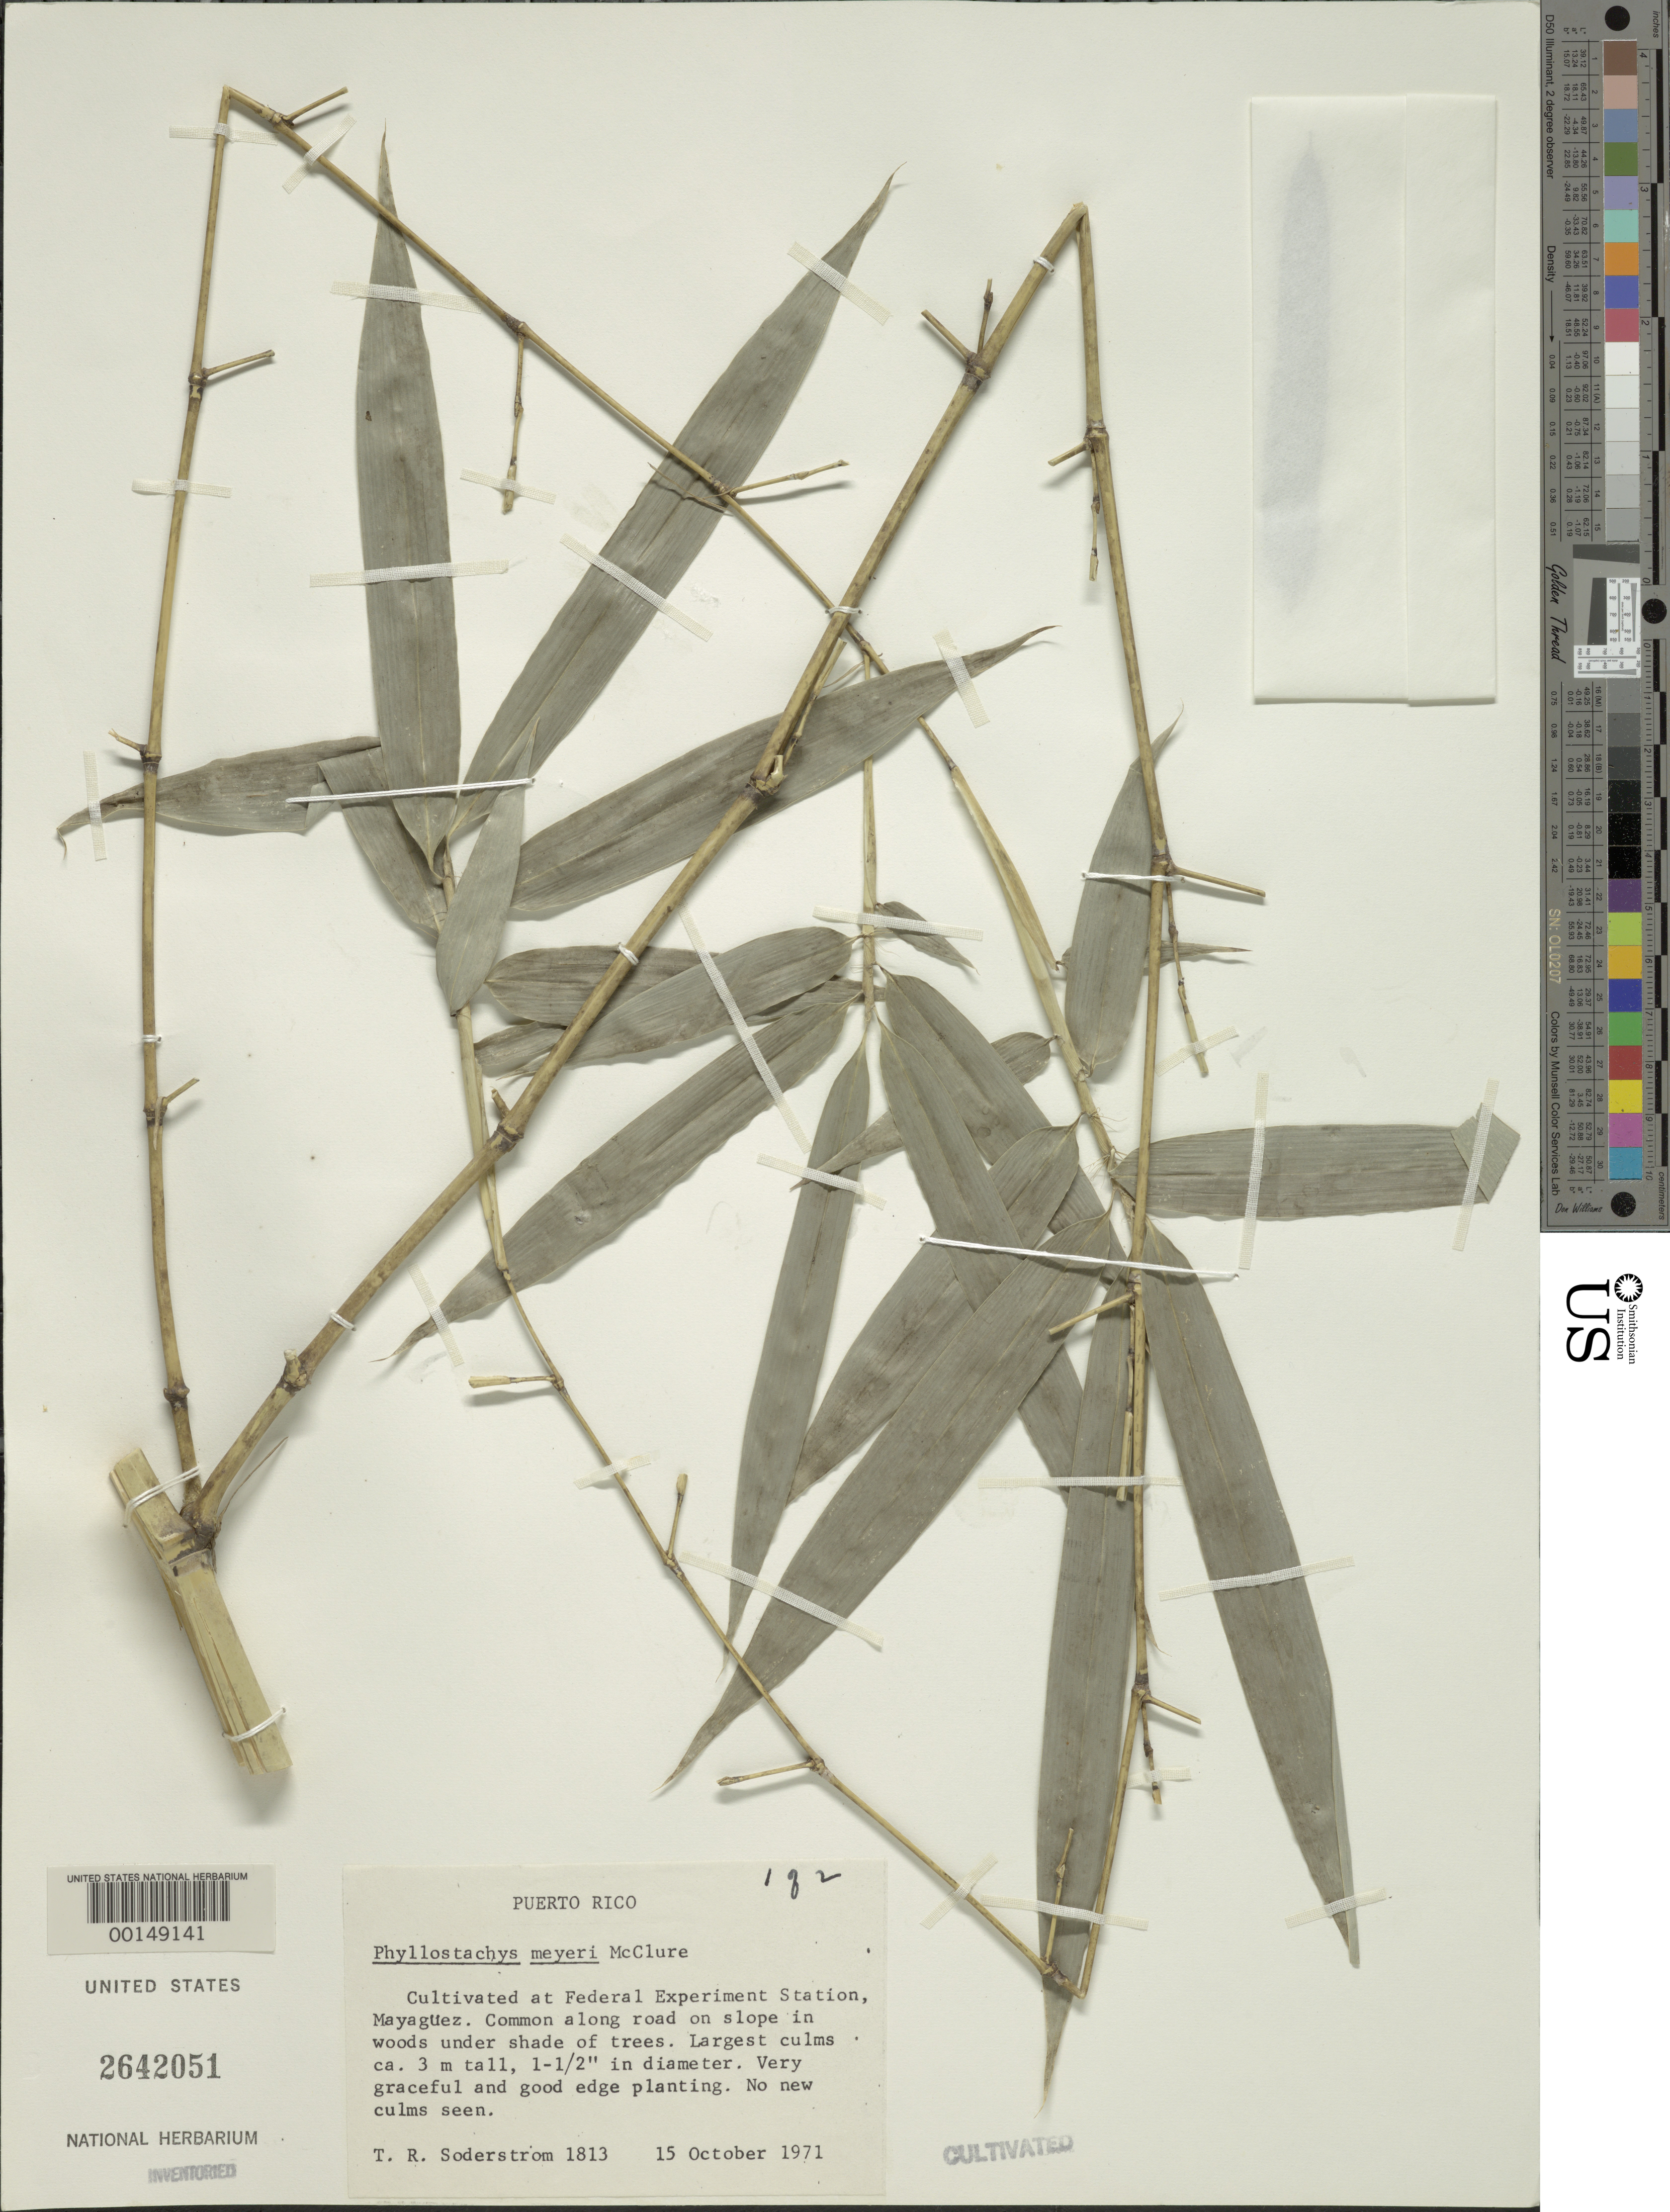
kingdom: Plantae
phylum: Tracheophyta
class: Liliopsida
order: Poales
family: Poaceae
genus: Phyllostachys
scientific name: Phyllostachys meyeri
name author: McClure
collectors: T. R. Soderstrom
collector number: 1813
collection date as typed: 15 Oct 1971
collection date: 1971-10-15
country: Puerto Rico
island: Greater Antilles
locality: Mayaguez, federal experiment station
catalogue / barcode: US 2642051